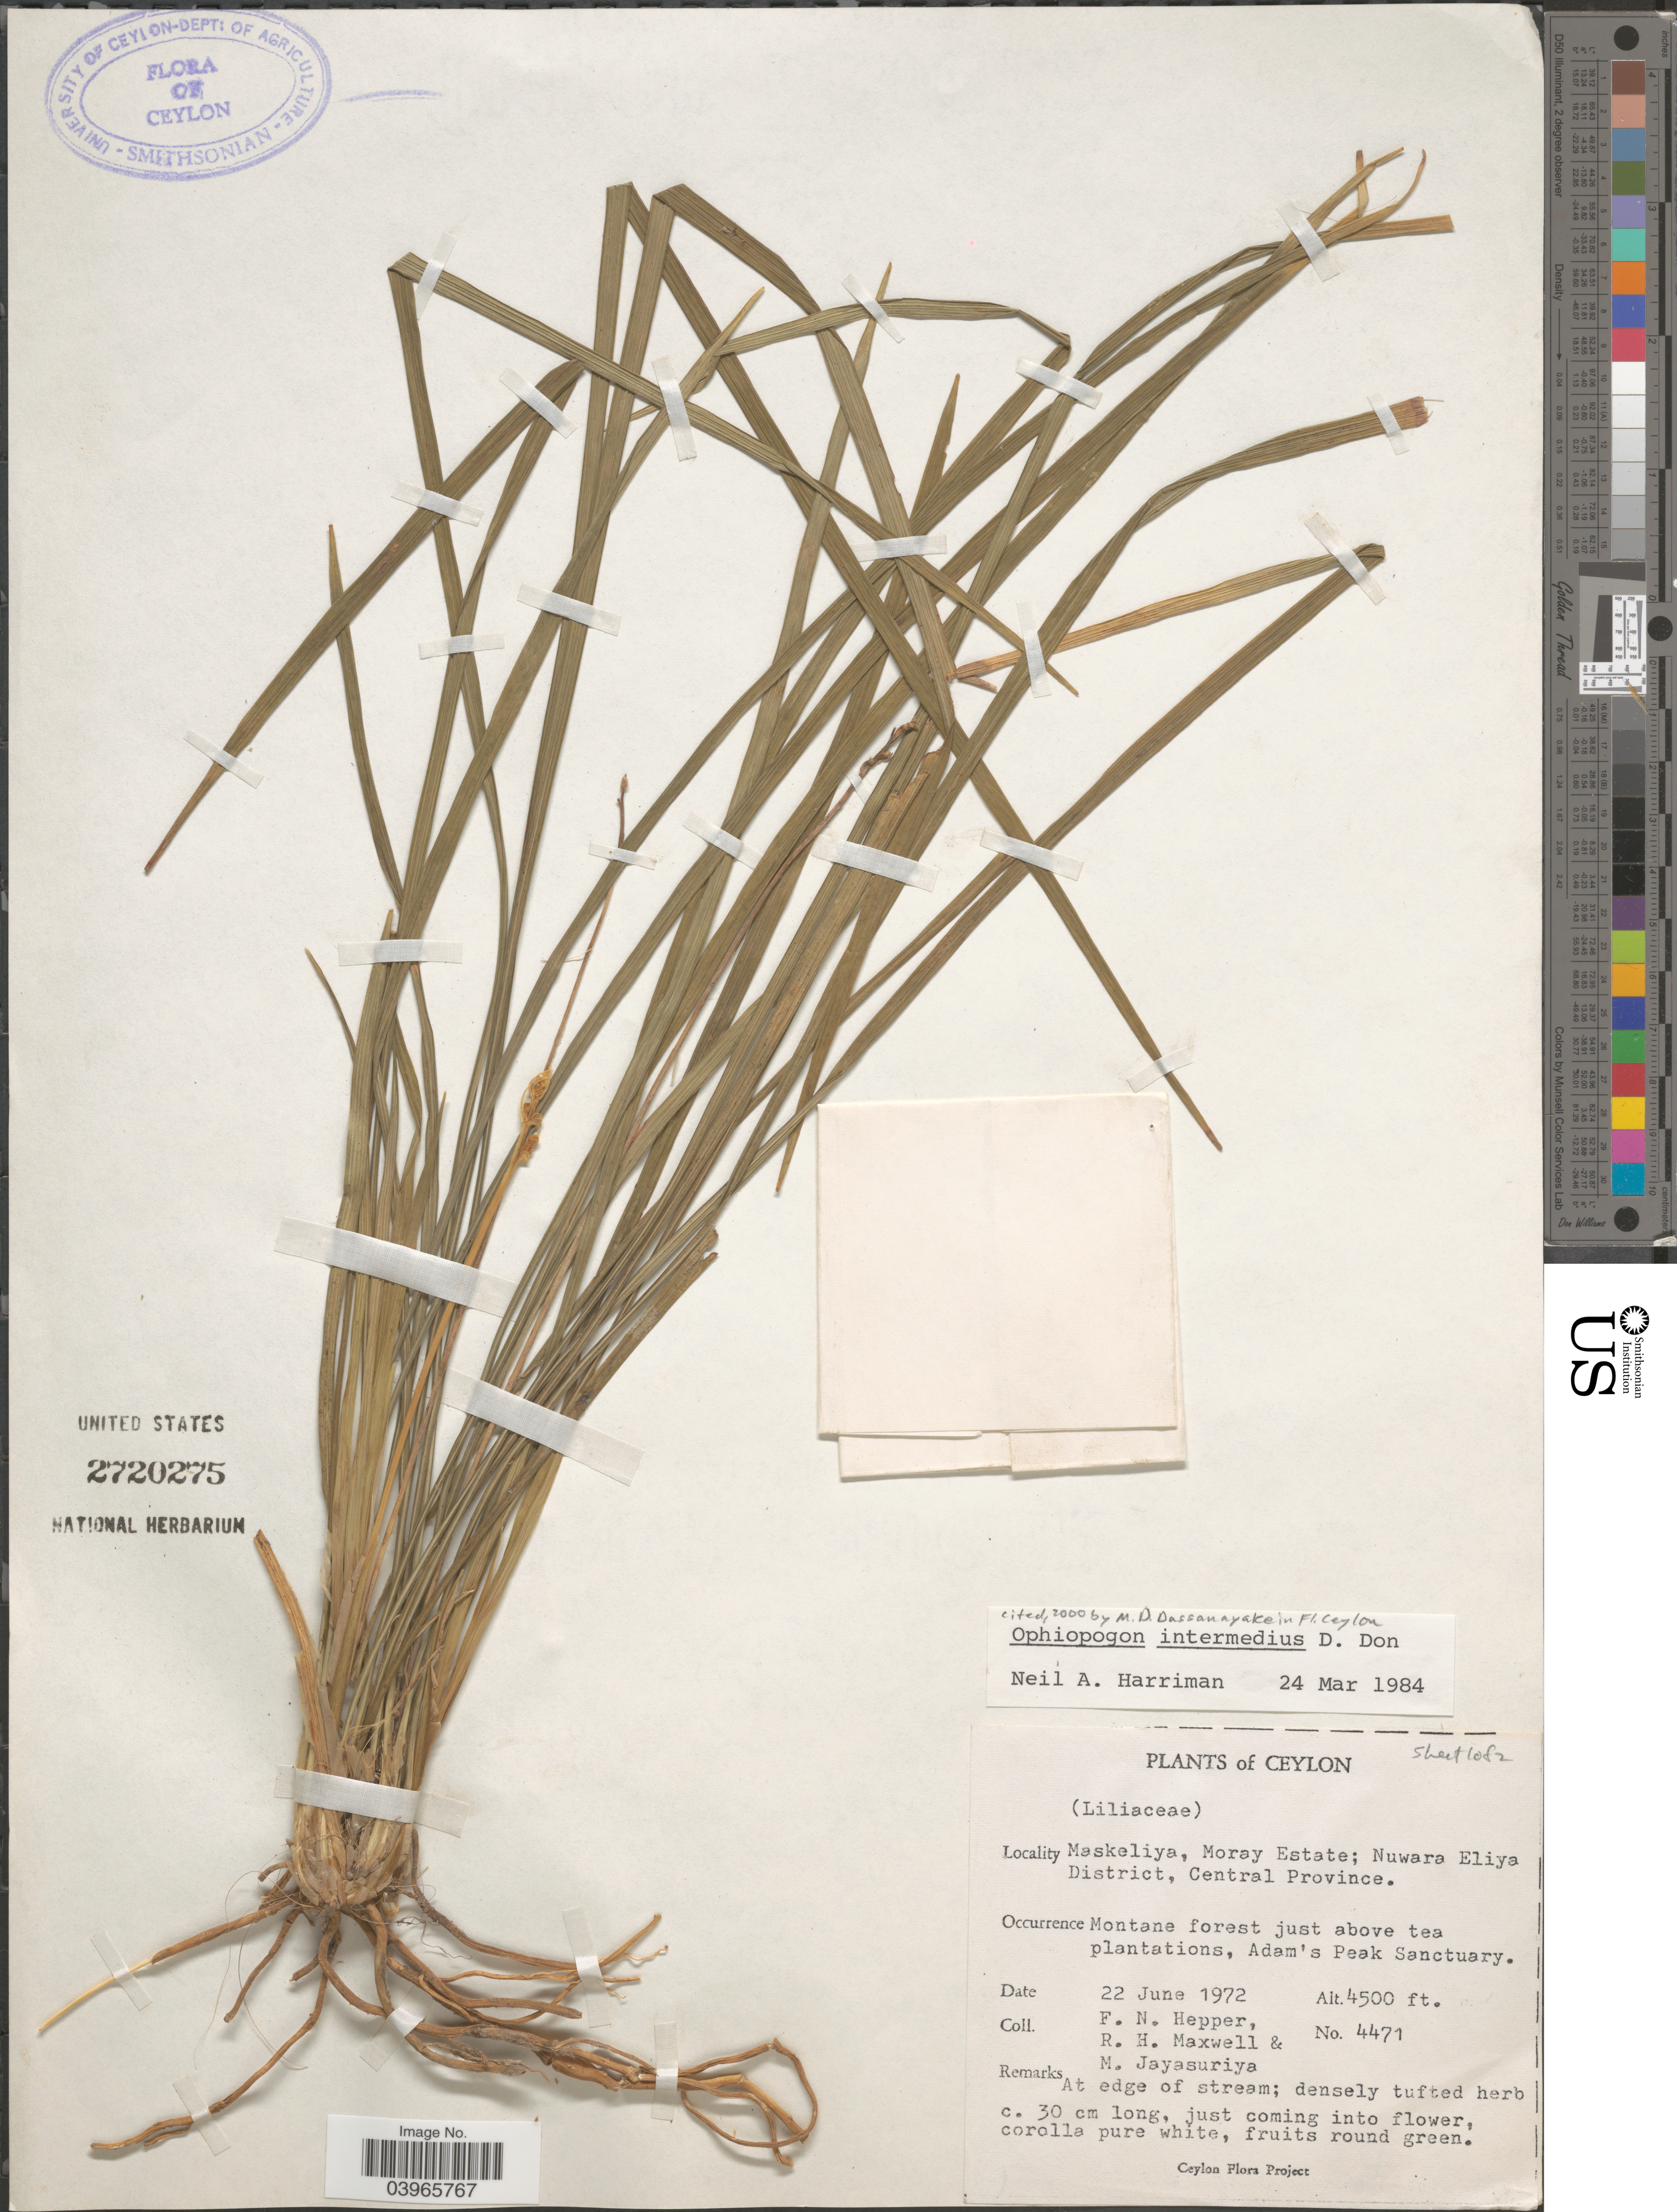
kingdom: Plantae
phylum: Tracheophyta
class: Liliopsida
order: Asparagales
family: Asparagaceae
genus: Ophiopogon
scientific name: Ophiopogon intermedius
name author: D. Don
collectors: F. Hepper, R. Maxwell & M. Jayasuriya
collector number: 4471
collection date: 1972-06-22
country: Sri Lanka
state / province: Central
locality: Ceylon. Maskeliya, Moray Estate; Nuwara Eliya District. Montane forest just above tea plantations, Adam's Peak Sanctuary.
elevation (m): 1372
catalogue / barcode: US 2720275